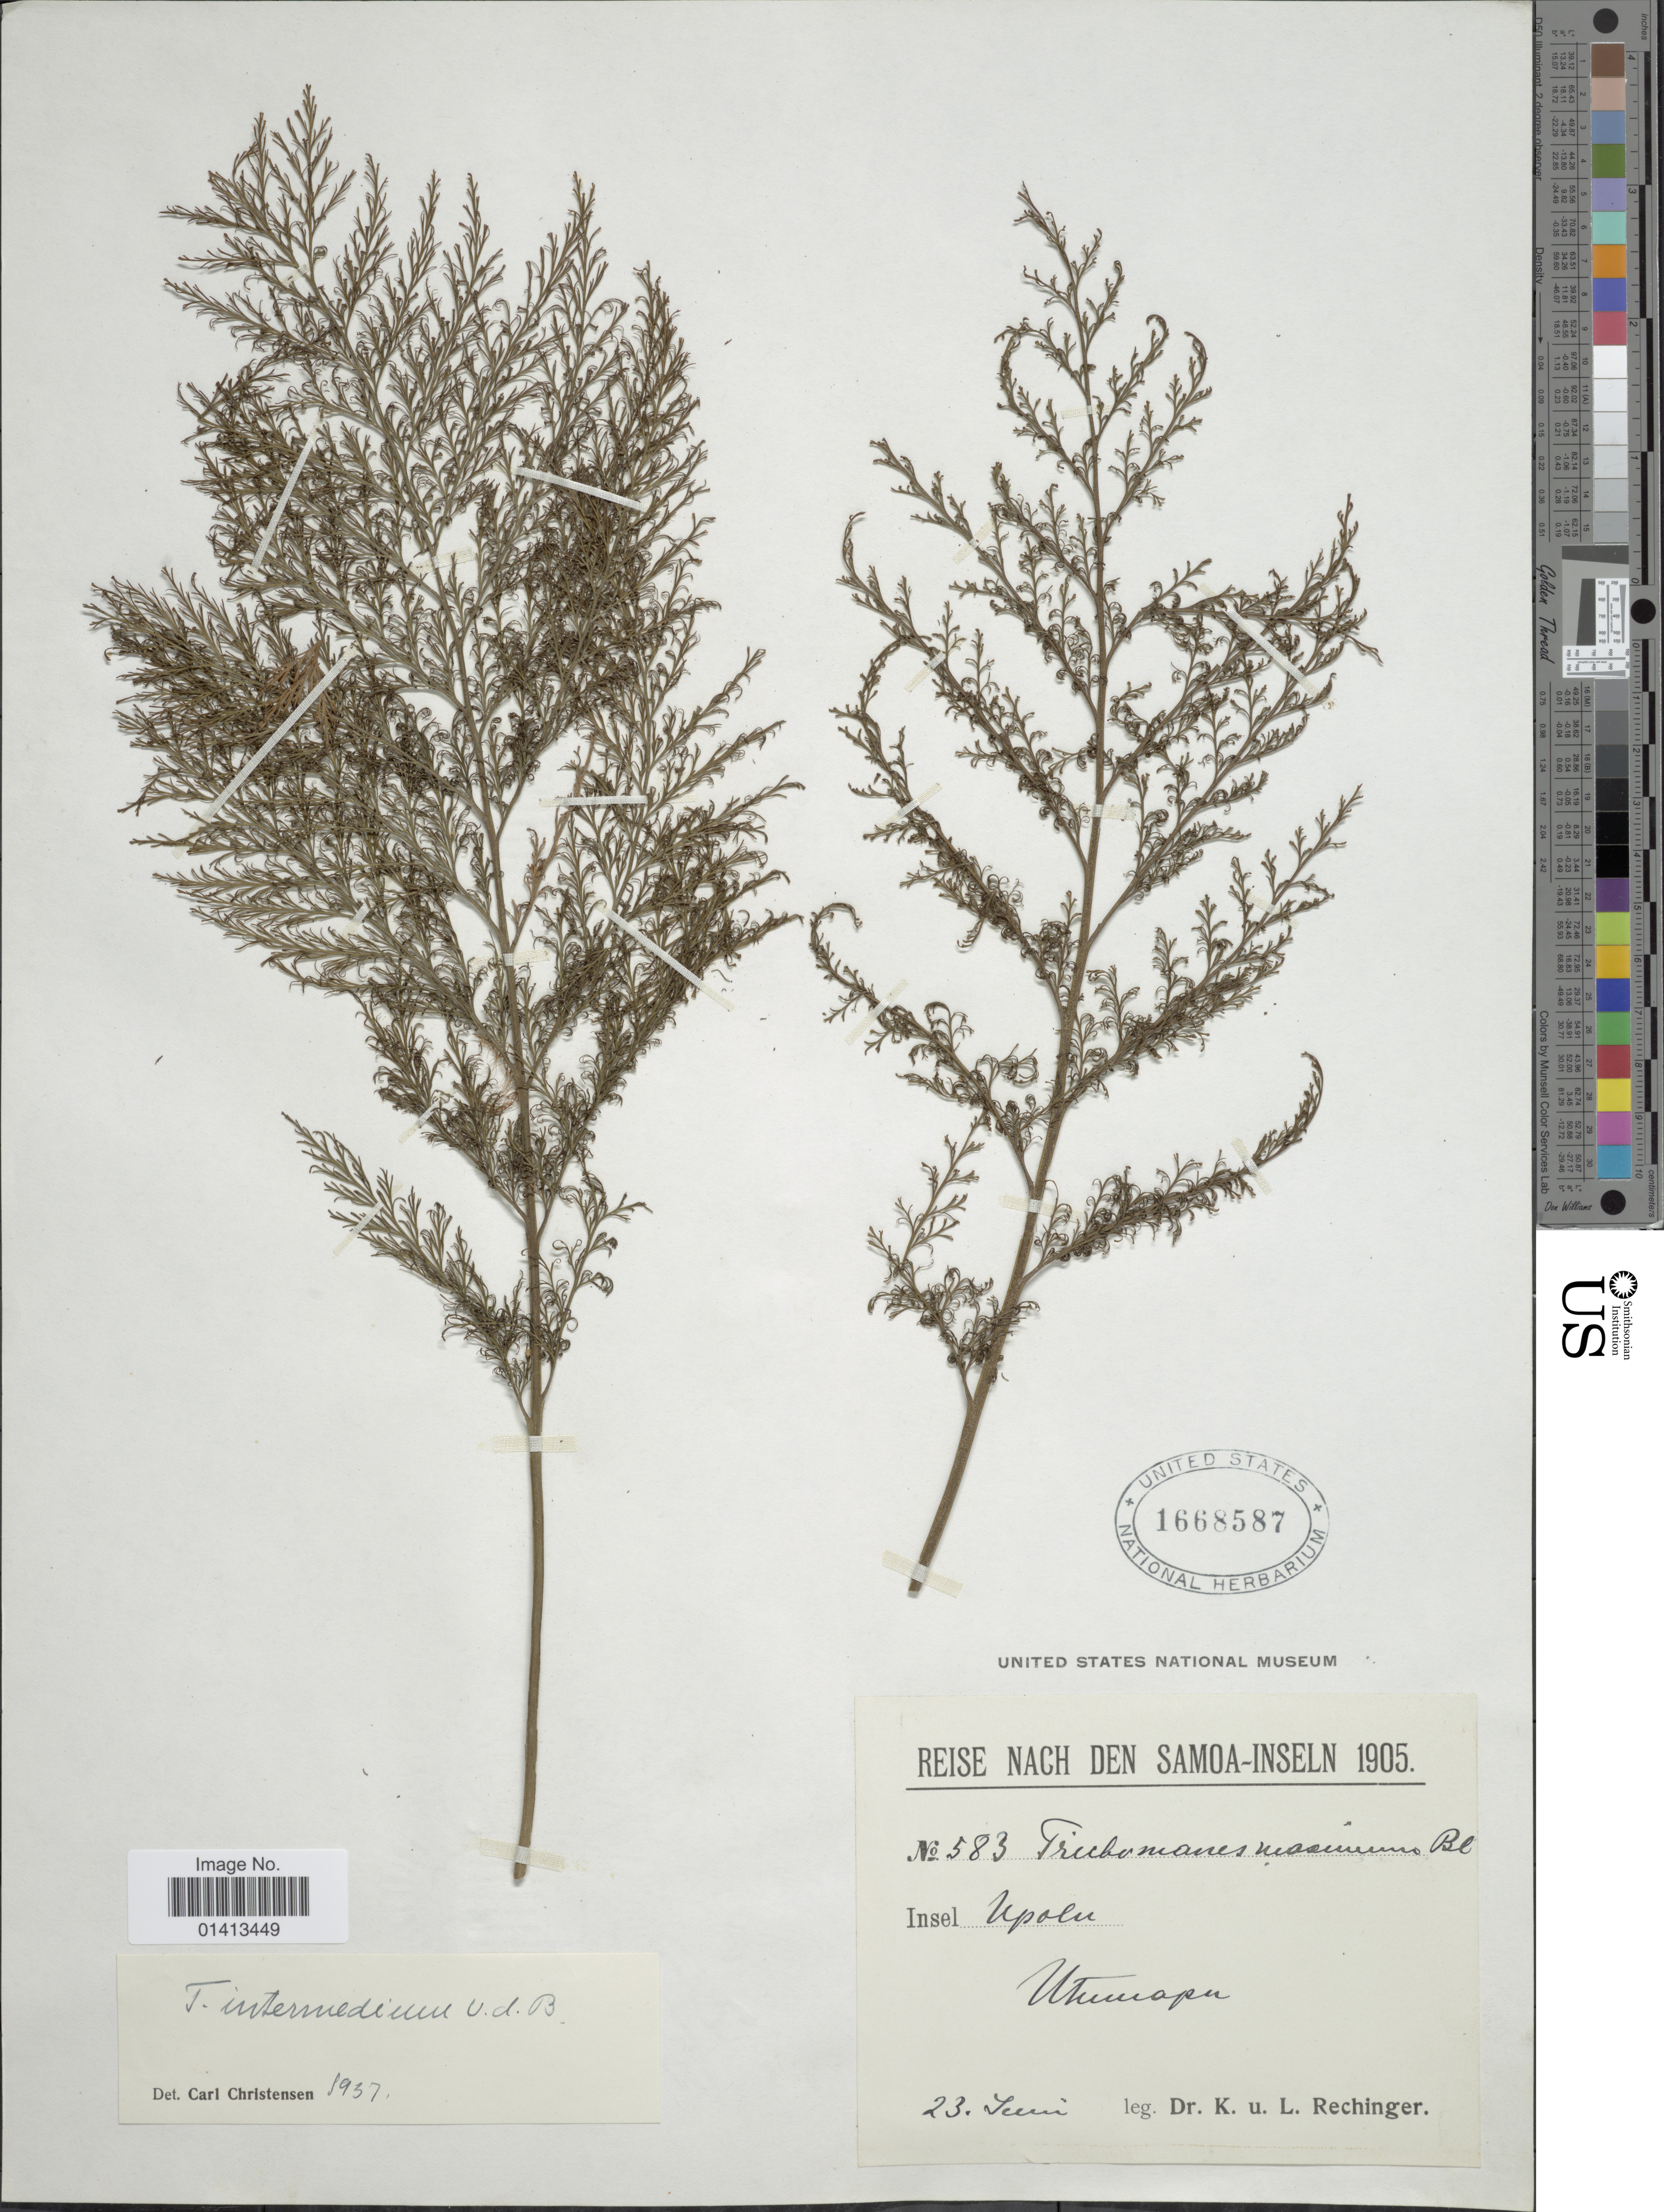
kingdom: Plantae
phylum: Tracheophyta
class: Polypodiopsida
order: Hymenophyllales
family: Hymenophyllaceae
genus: Crepidomanes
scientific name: Crepidomanes intermedium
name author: (Bosch) Ebihara & K. Iwats.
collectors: K. Rechinger & L. Rechinger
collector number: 583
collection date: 1905-06-23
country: American Samoa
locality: Uthuapa [interpreted]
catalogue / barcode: US 1668587